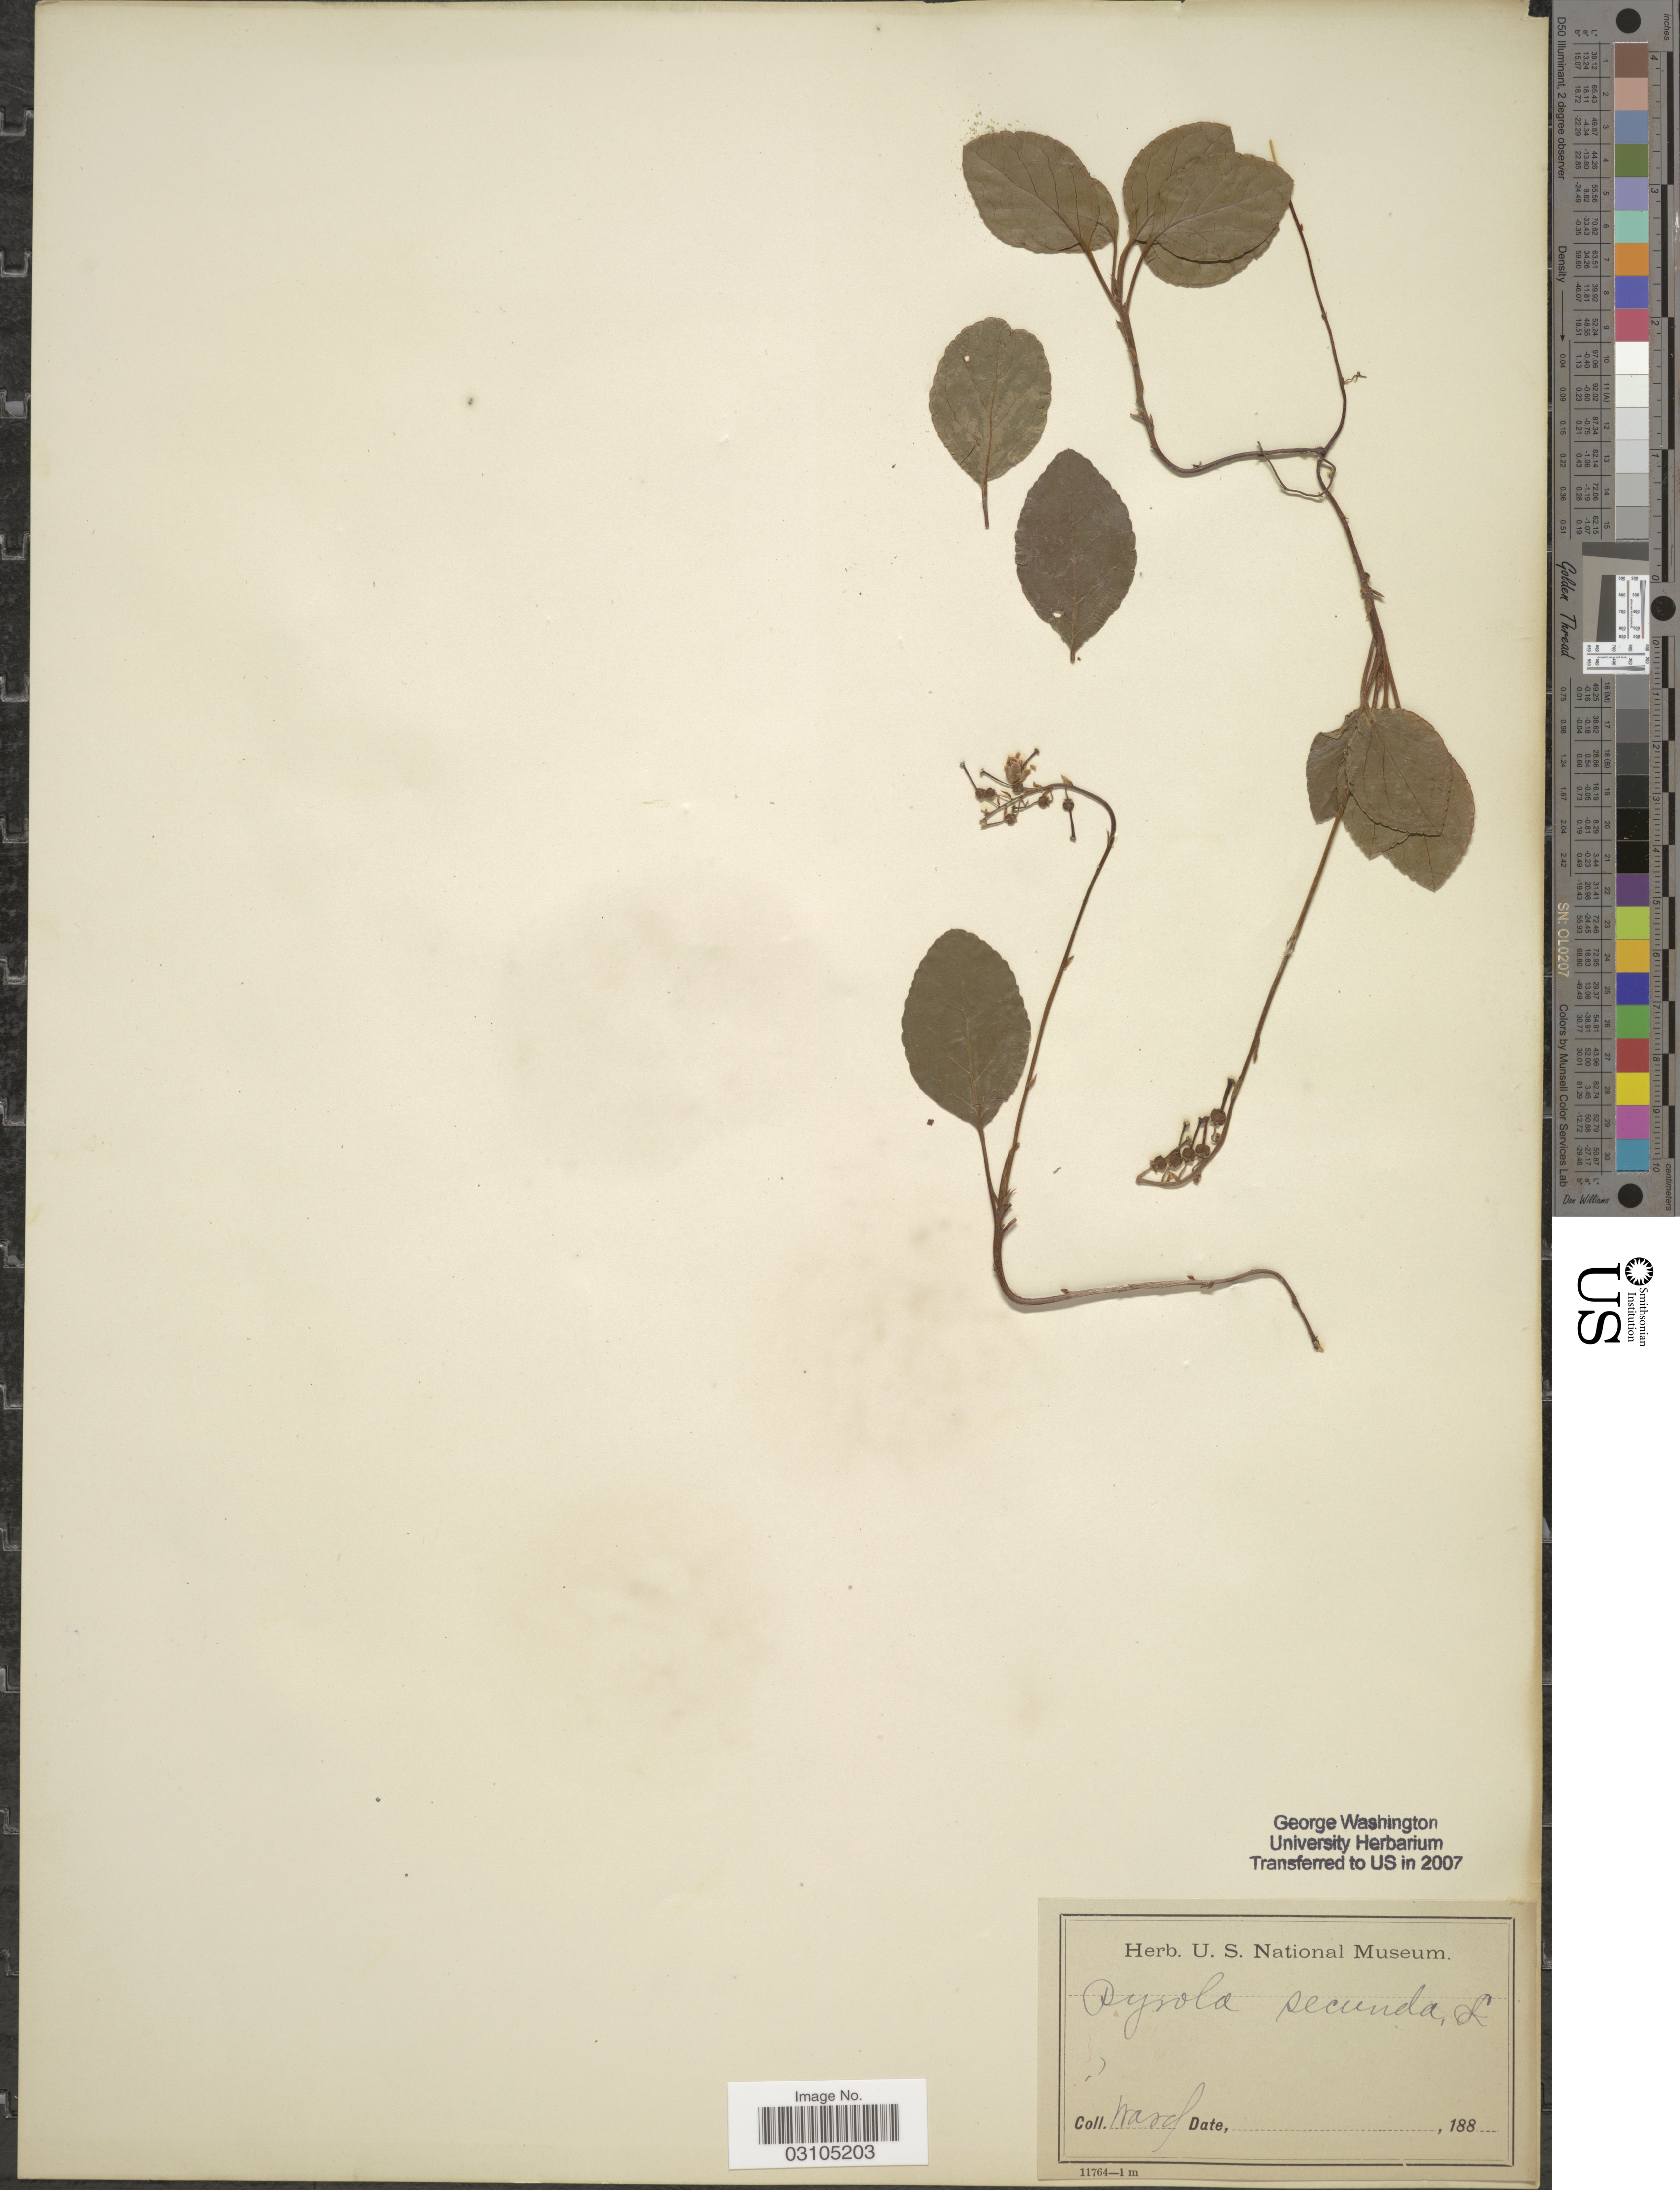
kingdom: Plantae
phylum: Tracheophyta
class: Magnoliopsida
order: Ericales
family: Ericaceae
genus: Orthilia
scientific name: Orthilia secunda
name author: (L.) House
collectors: Wasch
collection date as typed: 188